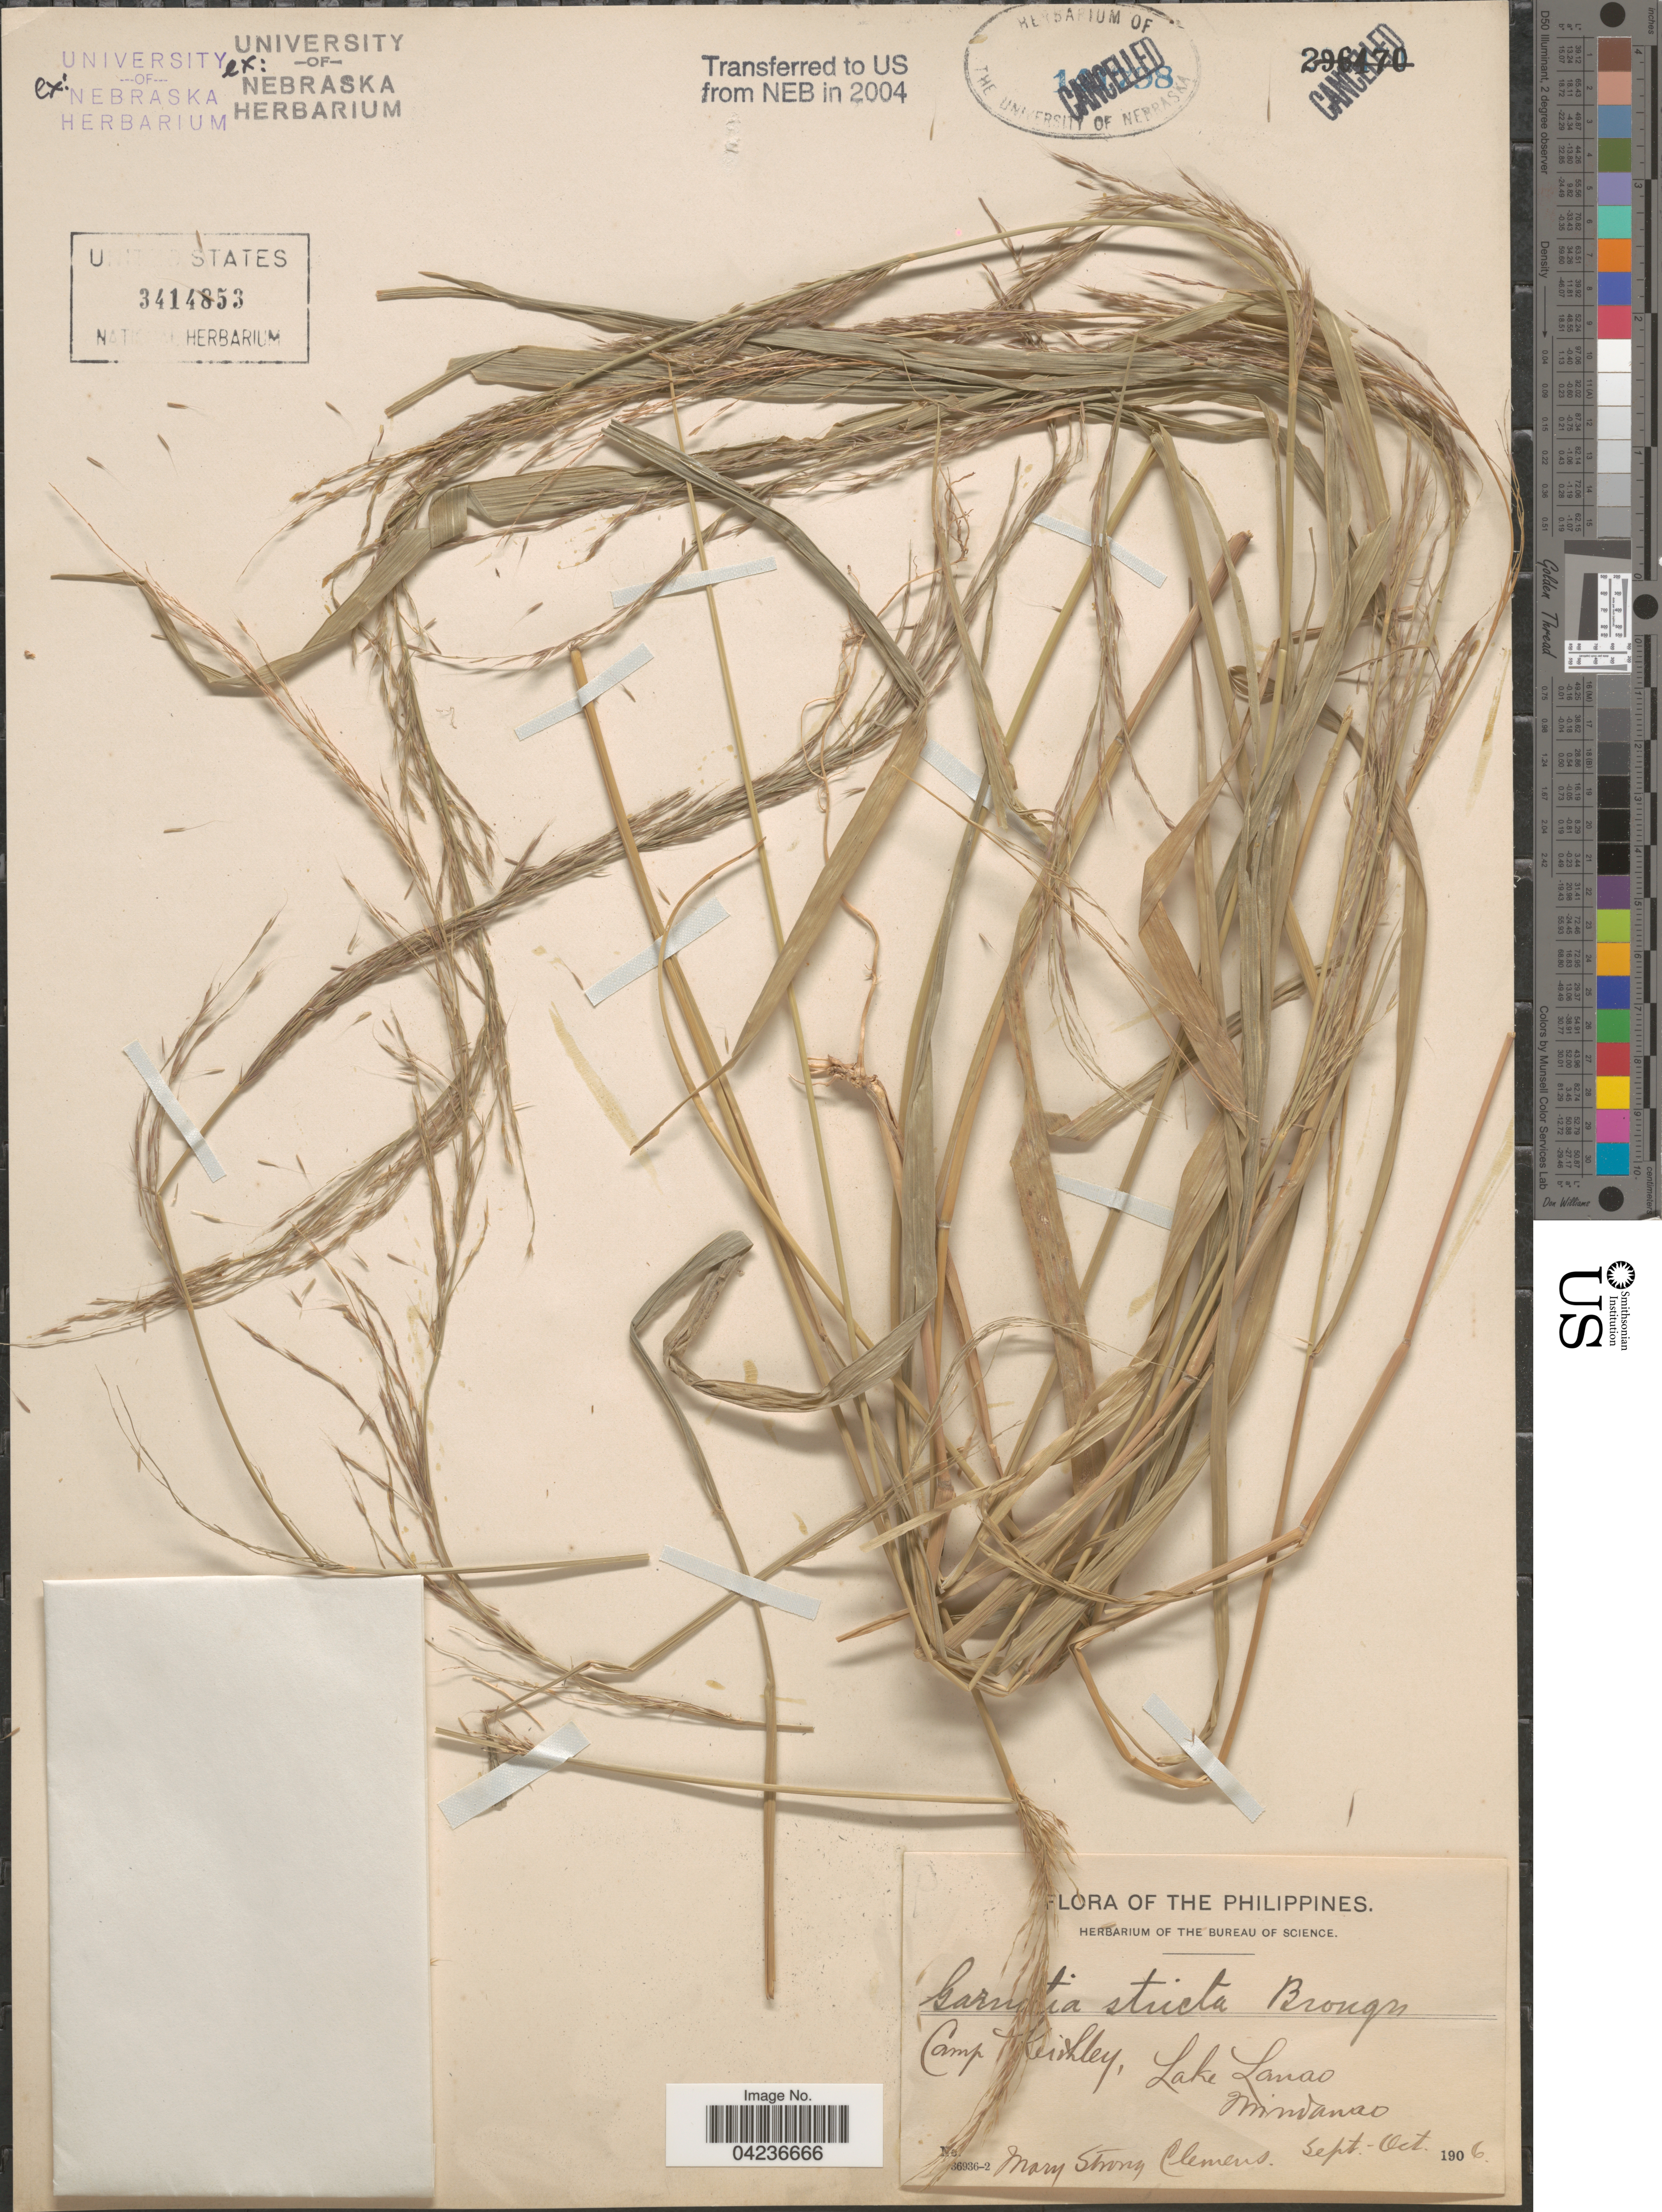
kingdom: Plantae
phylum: Tracheophyta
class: Liliopsida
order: Poales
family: Poaceae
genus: Garnotia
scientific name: Garnotia sp.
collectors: M. S. Clemens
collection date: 1906-09/1906-10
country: Philippines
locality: Camp Keithley, Lake Lanao. Mindanao.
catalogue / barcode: US 3414853